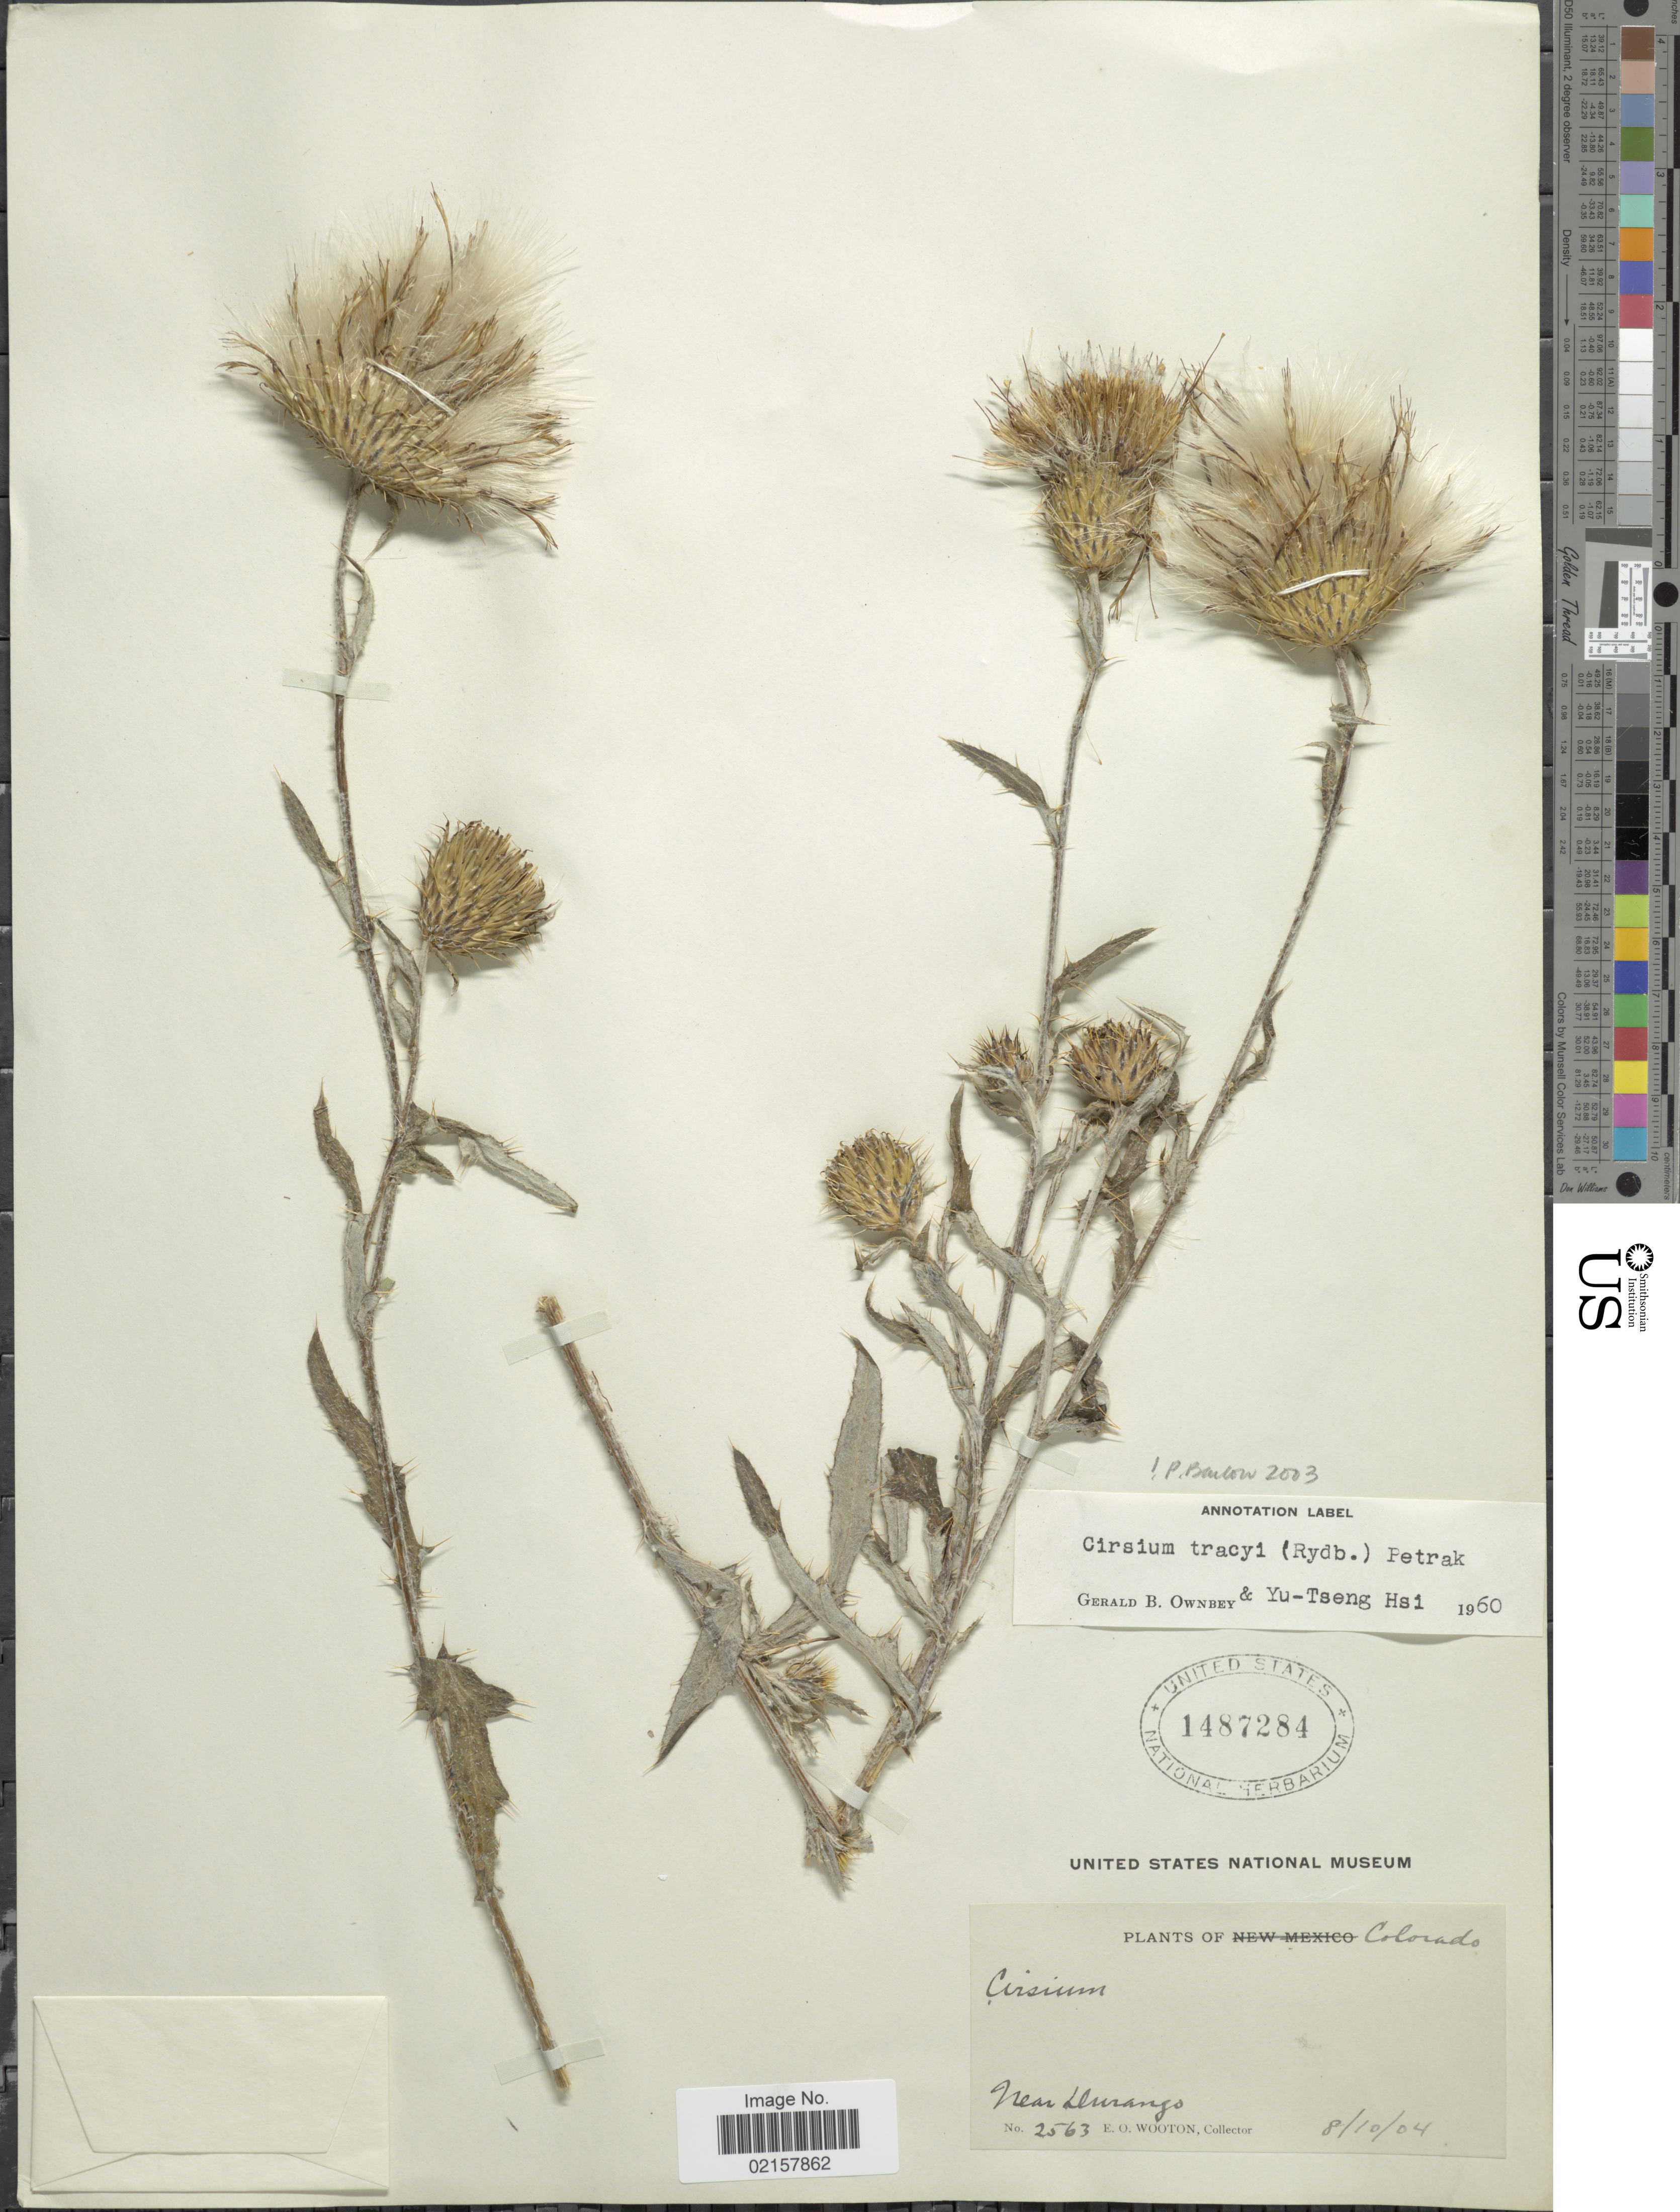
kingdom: Plantae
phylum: Tracheophyta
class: Magnoliopsida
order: Asterales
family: Asteraceae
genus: Cirsium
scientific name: Cirsium tracyi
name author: (Rydb.) Petr.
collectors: E. O. Wooton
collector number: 2563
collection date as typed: Transcribed d/m/y: 10/8/4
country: United States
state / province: Colorado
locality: Near Durango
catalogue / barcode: US 1487284